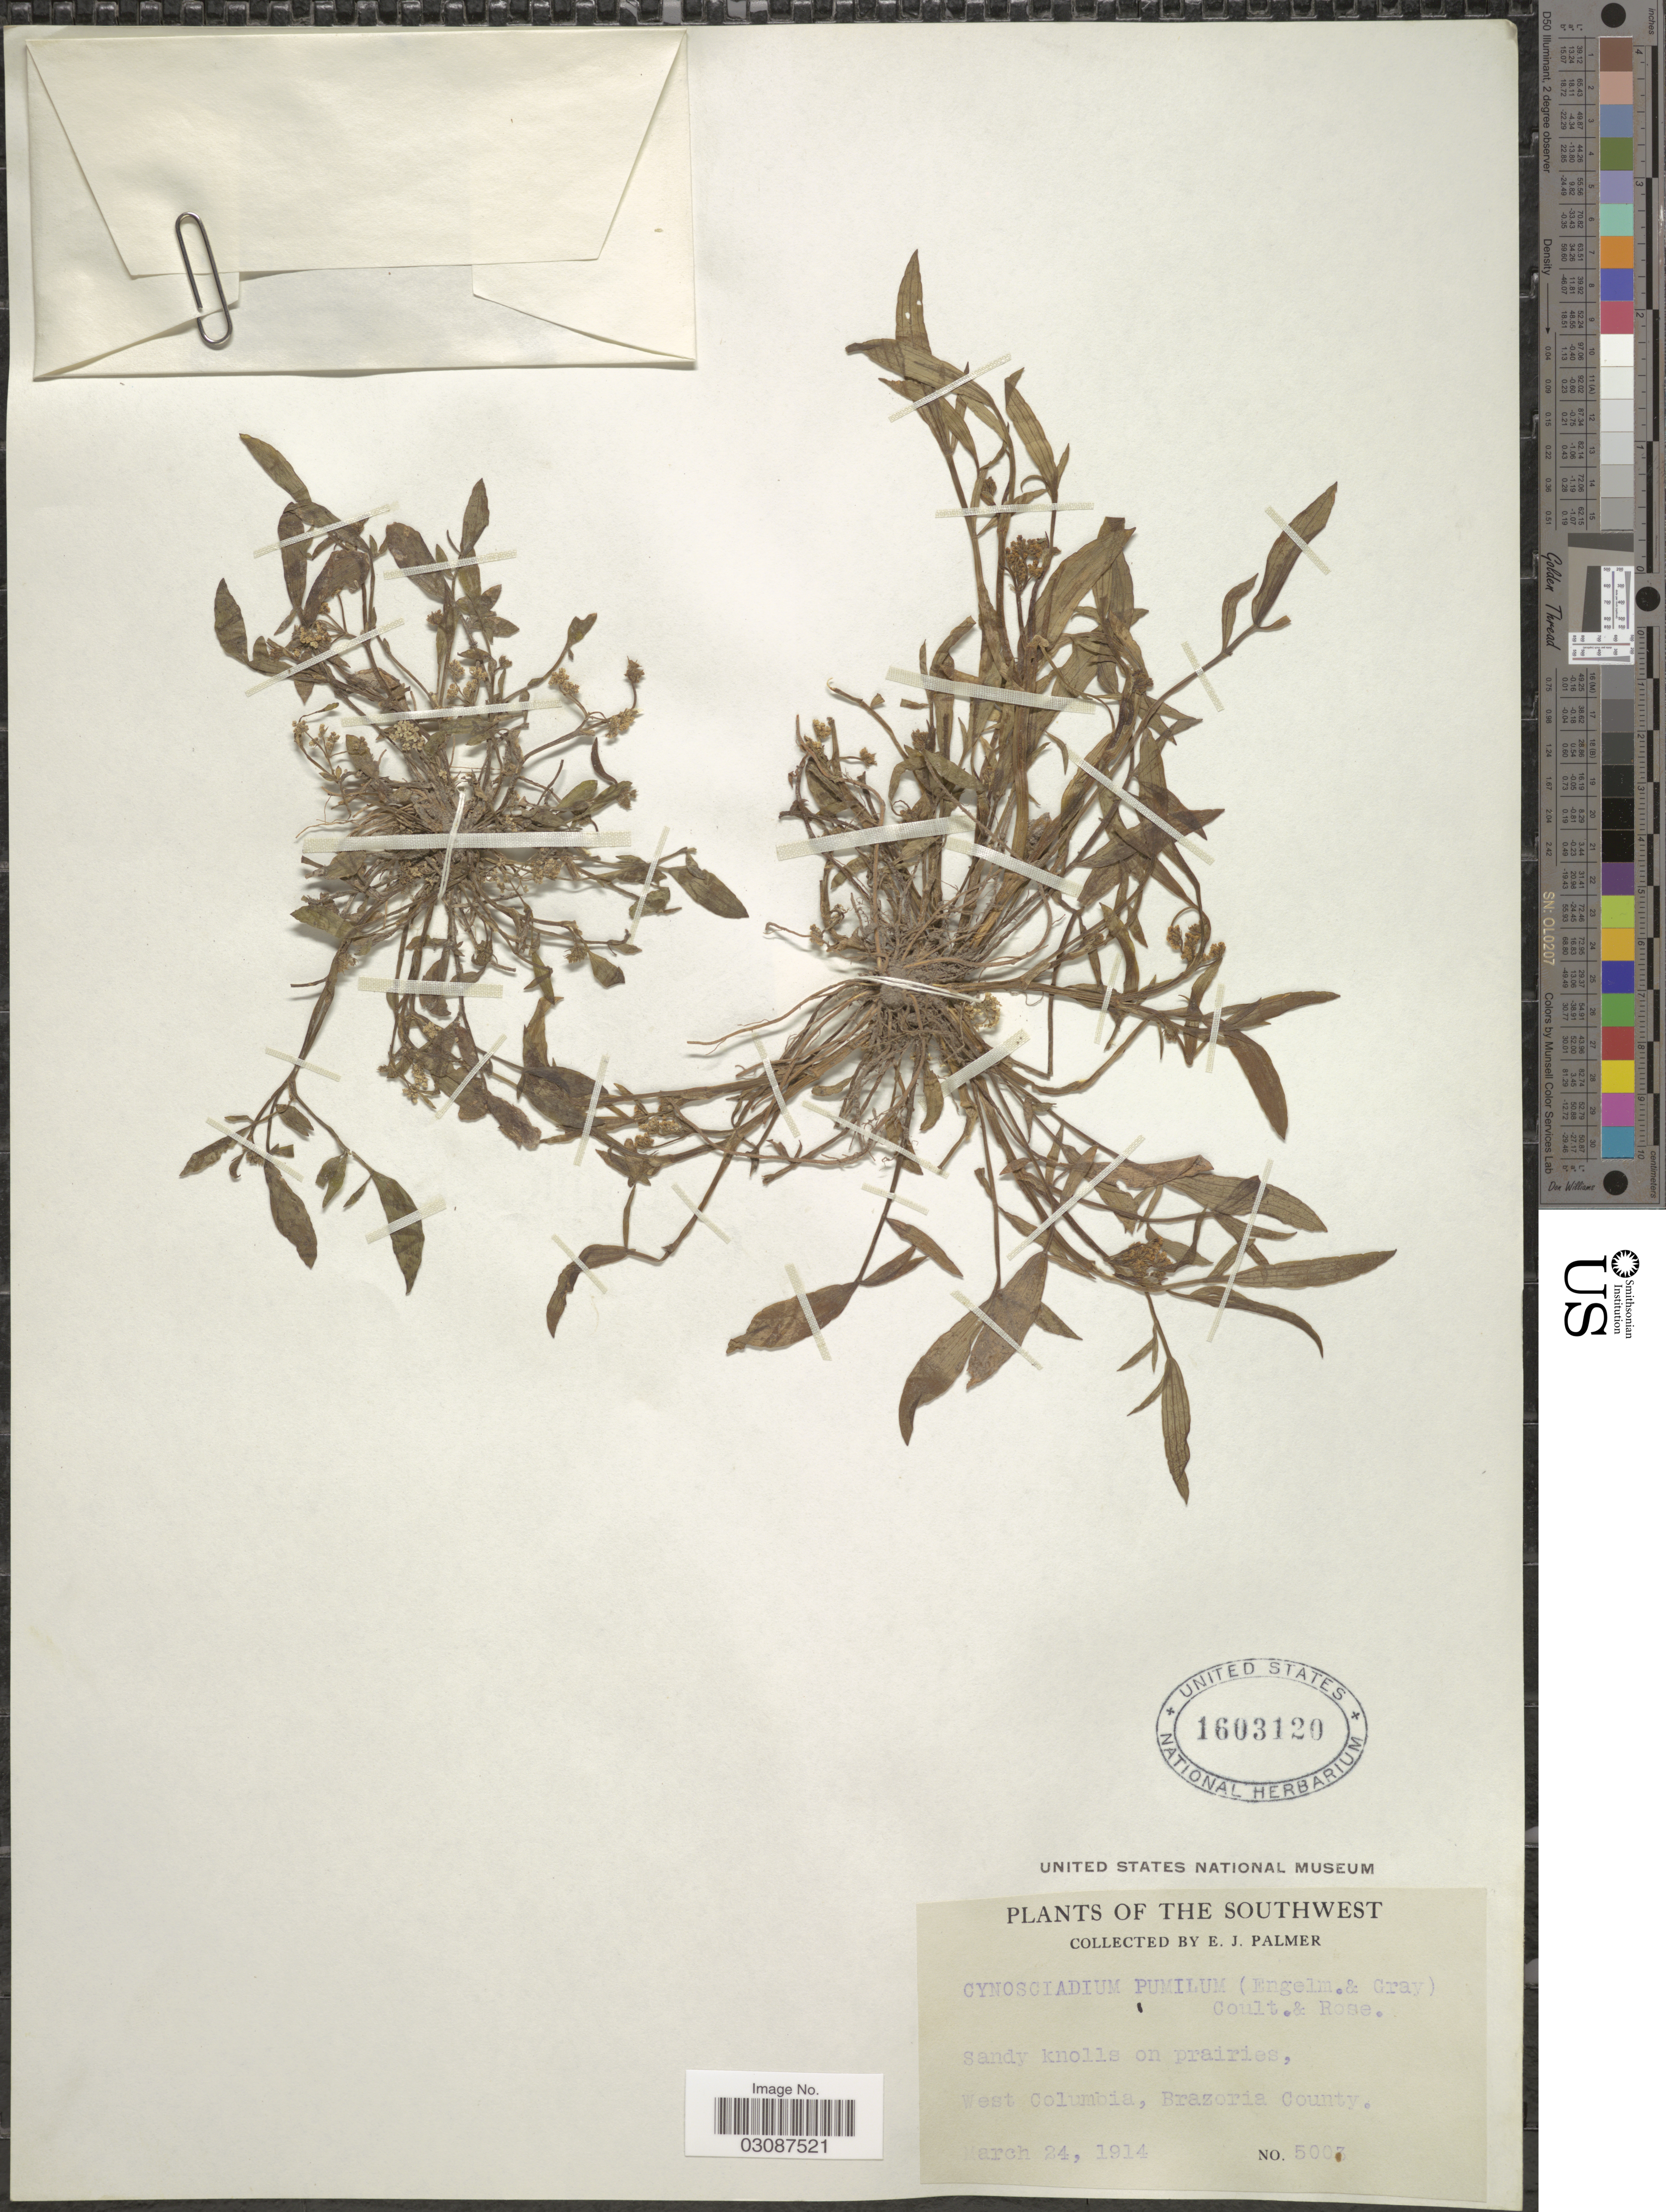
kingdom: Plantae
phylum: Tracheophyta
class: Magnoliopsida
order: Apiales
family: Apiaceae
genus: Limnosciadium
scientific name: Limnosciadium pumilum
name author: (Engelm. & A. Gray) Mathias & Constance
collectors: E. J. Palmer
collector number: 5003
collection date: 1914-03-24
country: United States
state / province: Texas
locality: Southwest. West Columbia, Brazoria County.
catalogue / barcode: US 1603120